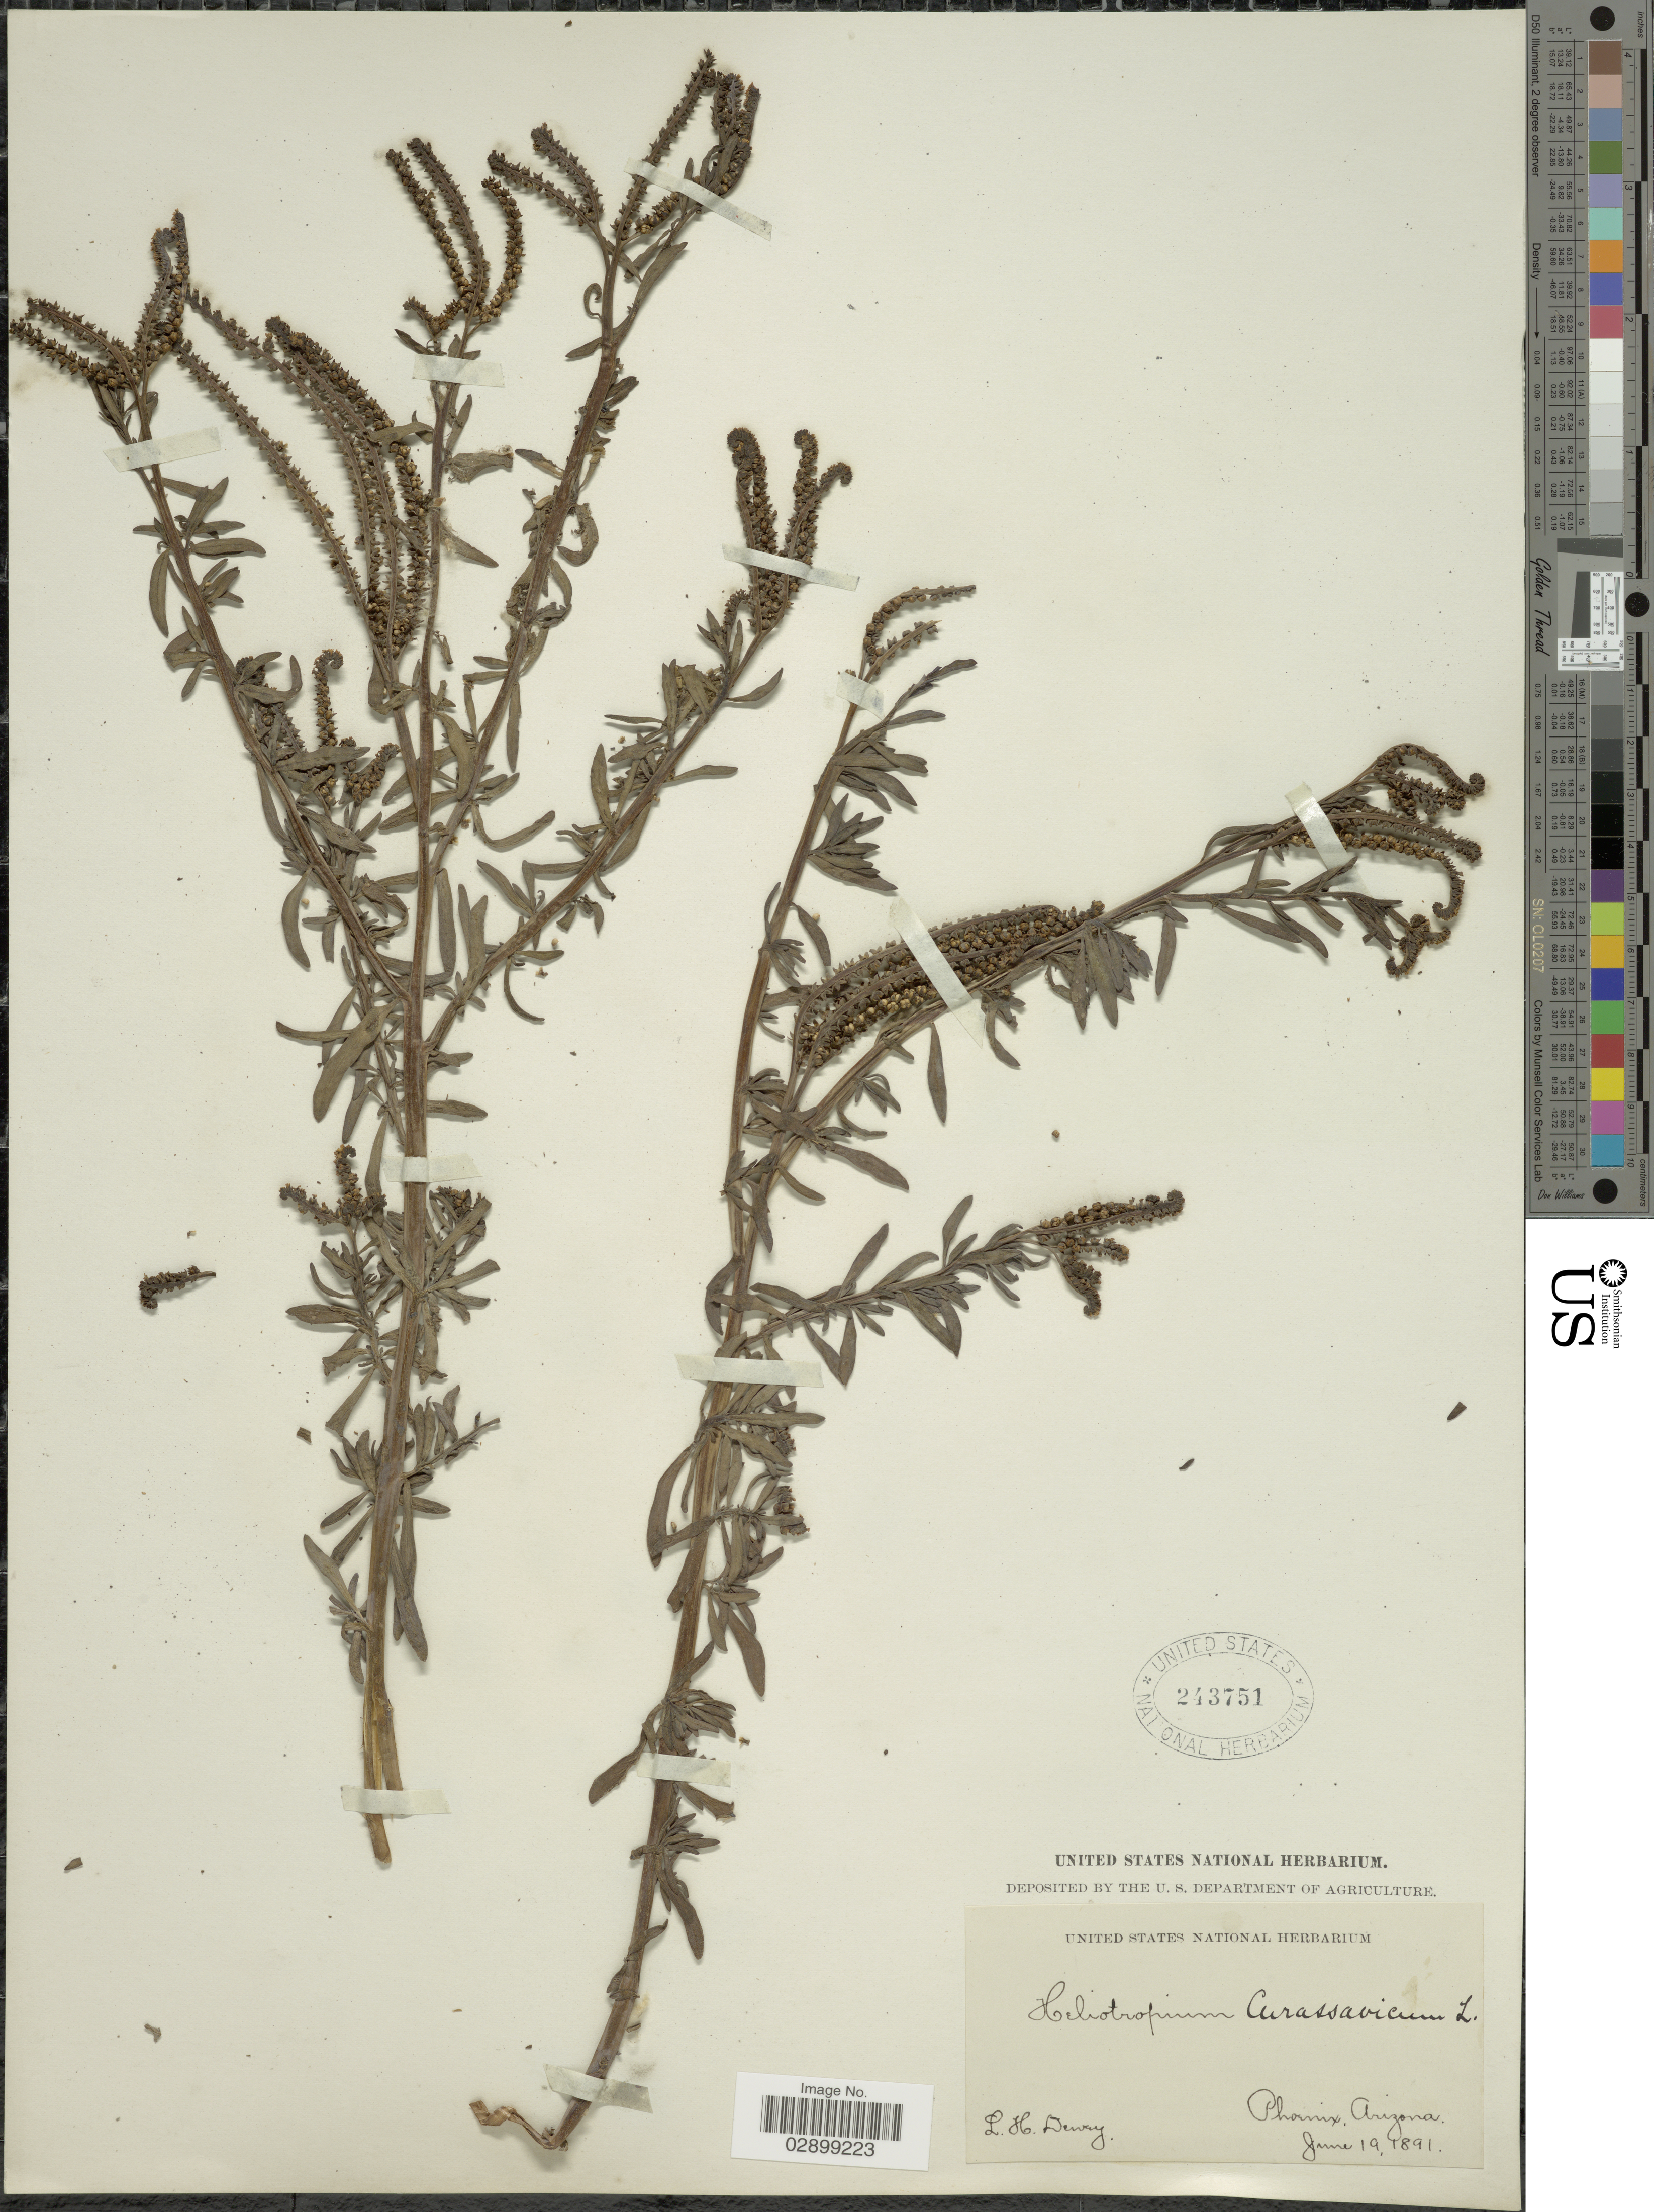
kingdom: Plantae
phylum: Tracheophyta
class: Magnoliopsida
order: Boraginales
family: Heliotropiaceae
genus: Heliotropium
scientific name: Heliotropium sp.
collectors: L. H. Dewey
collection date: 1891-06-19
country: United States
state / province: Arizona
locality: Phoenix.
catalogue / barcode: US 243751